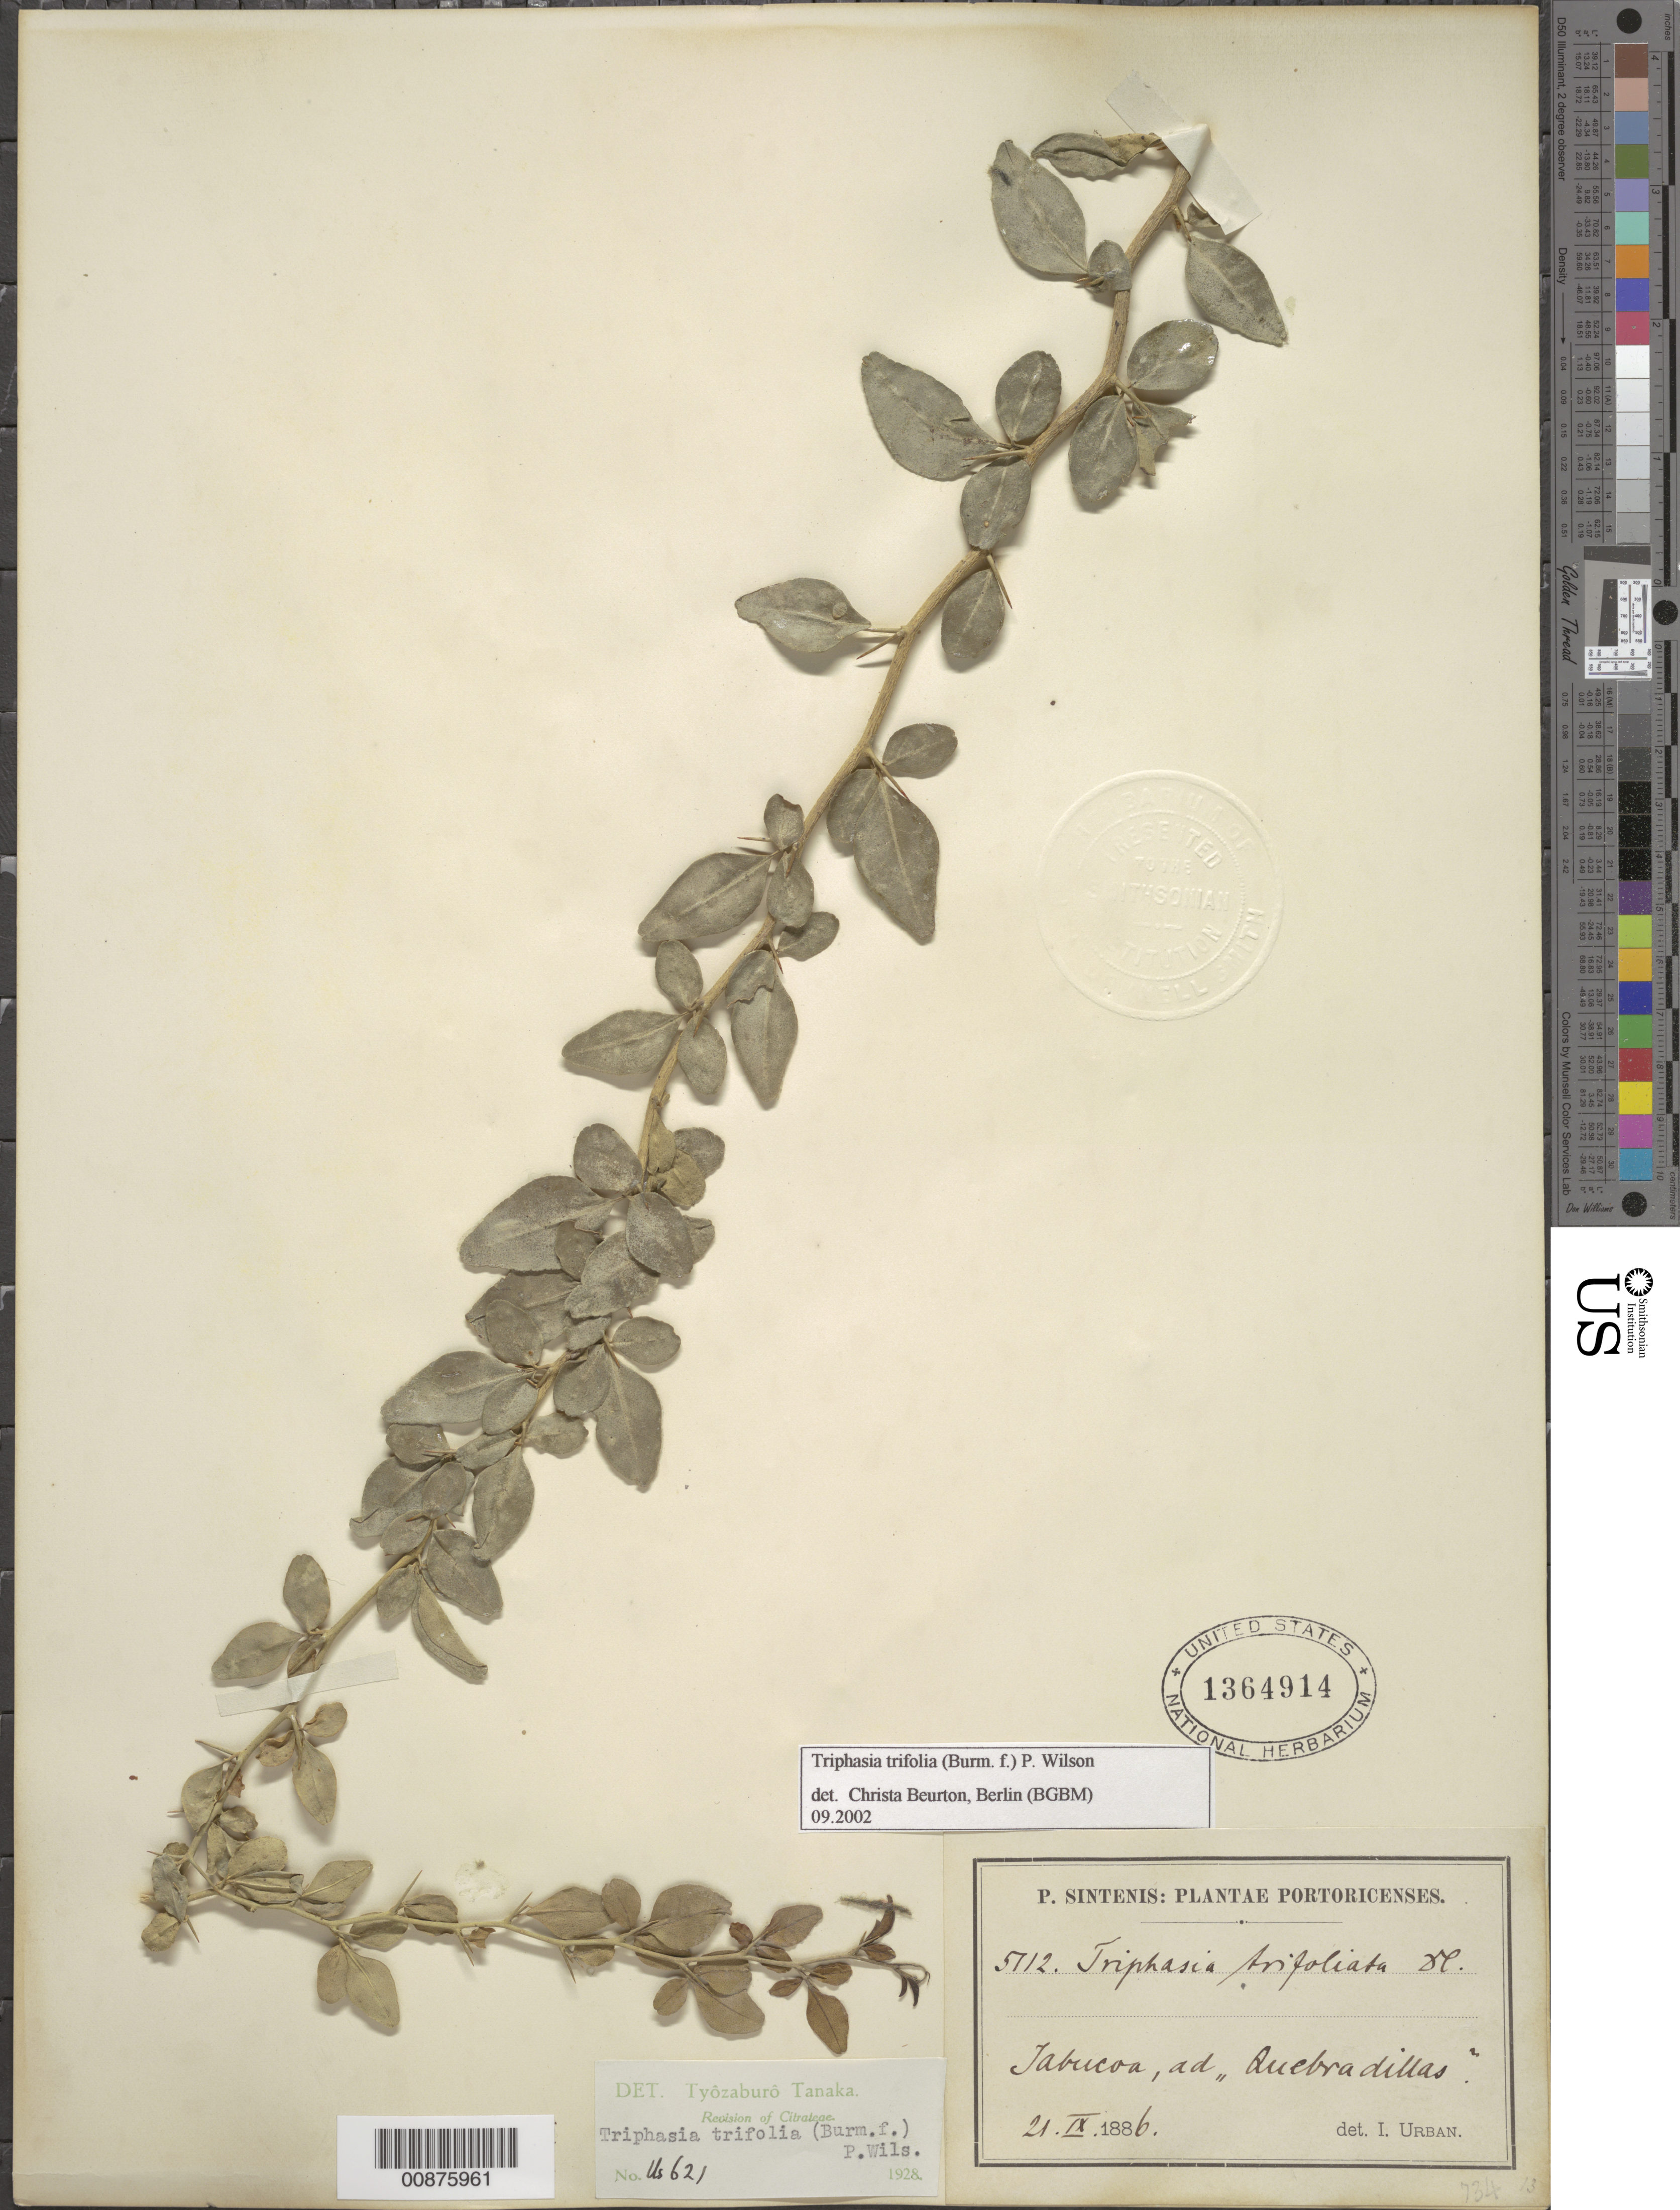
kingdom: Plantae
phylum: Tracheophyta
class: Magnoliopsida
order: Sapindales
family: Rutaceae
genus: Triphasia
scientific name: Triphasia trifolia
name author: (Burm. f.) P. Wilson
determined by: Beurton, C.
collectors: P. Sintenis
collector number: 5112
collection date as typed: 21 Sep 1886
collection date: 1886-09-21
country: Puerto Rico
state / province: Yabucoa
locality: Jabucoa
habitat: quebradillas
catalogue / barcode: US 1364914